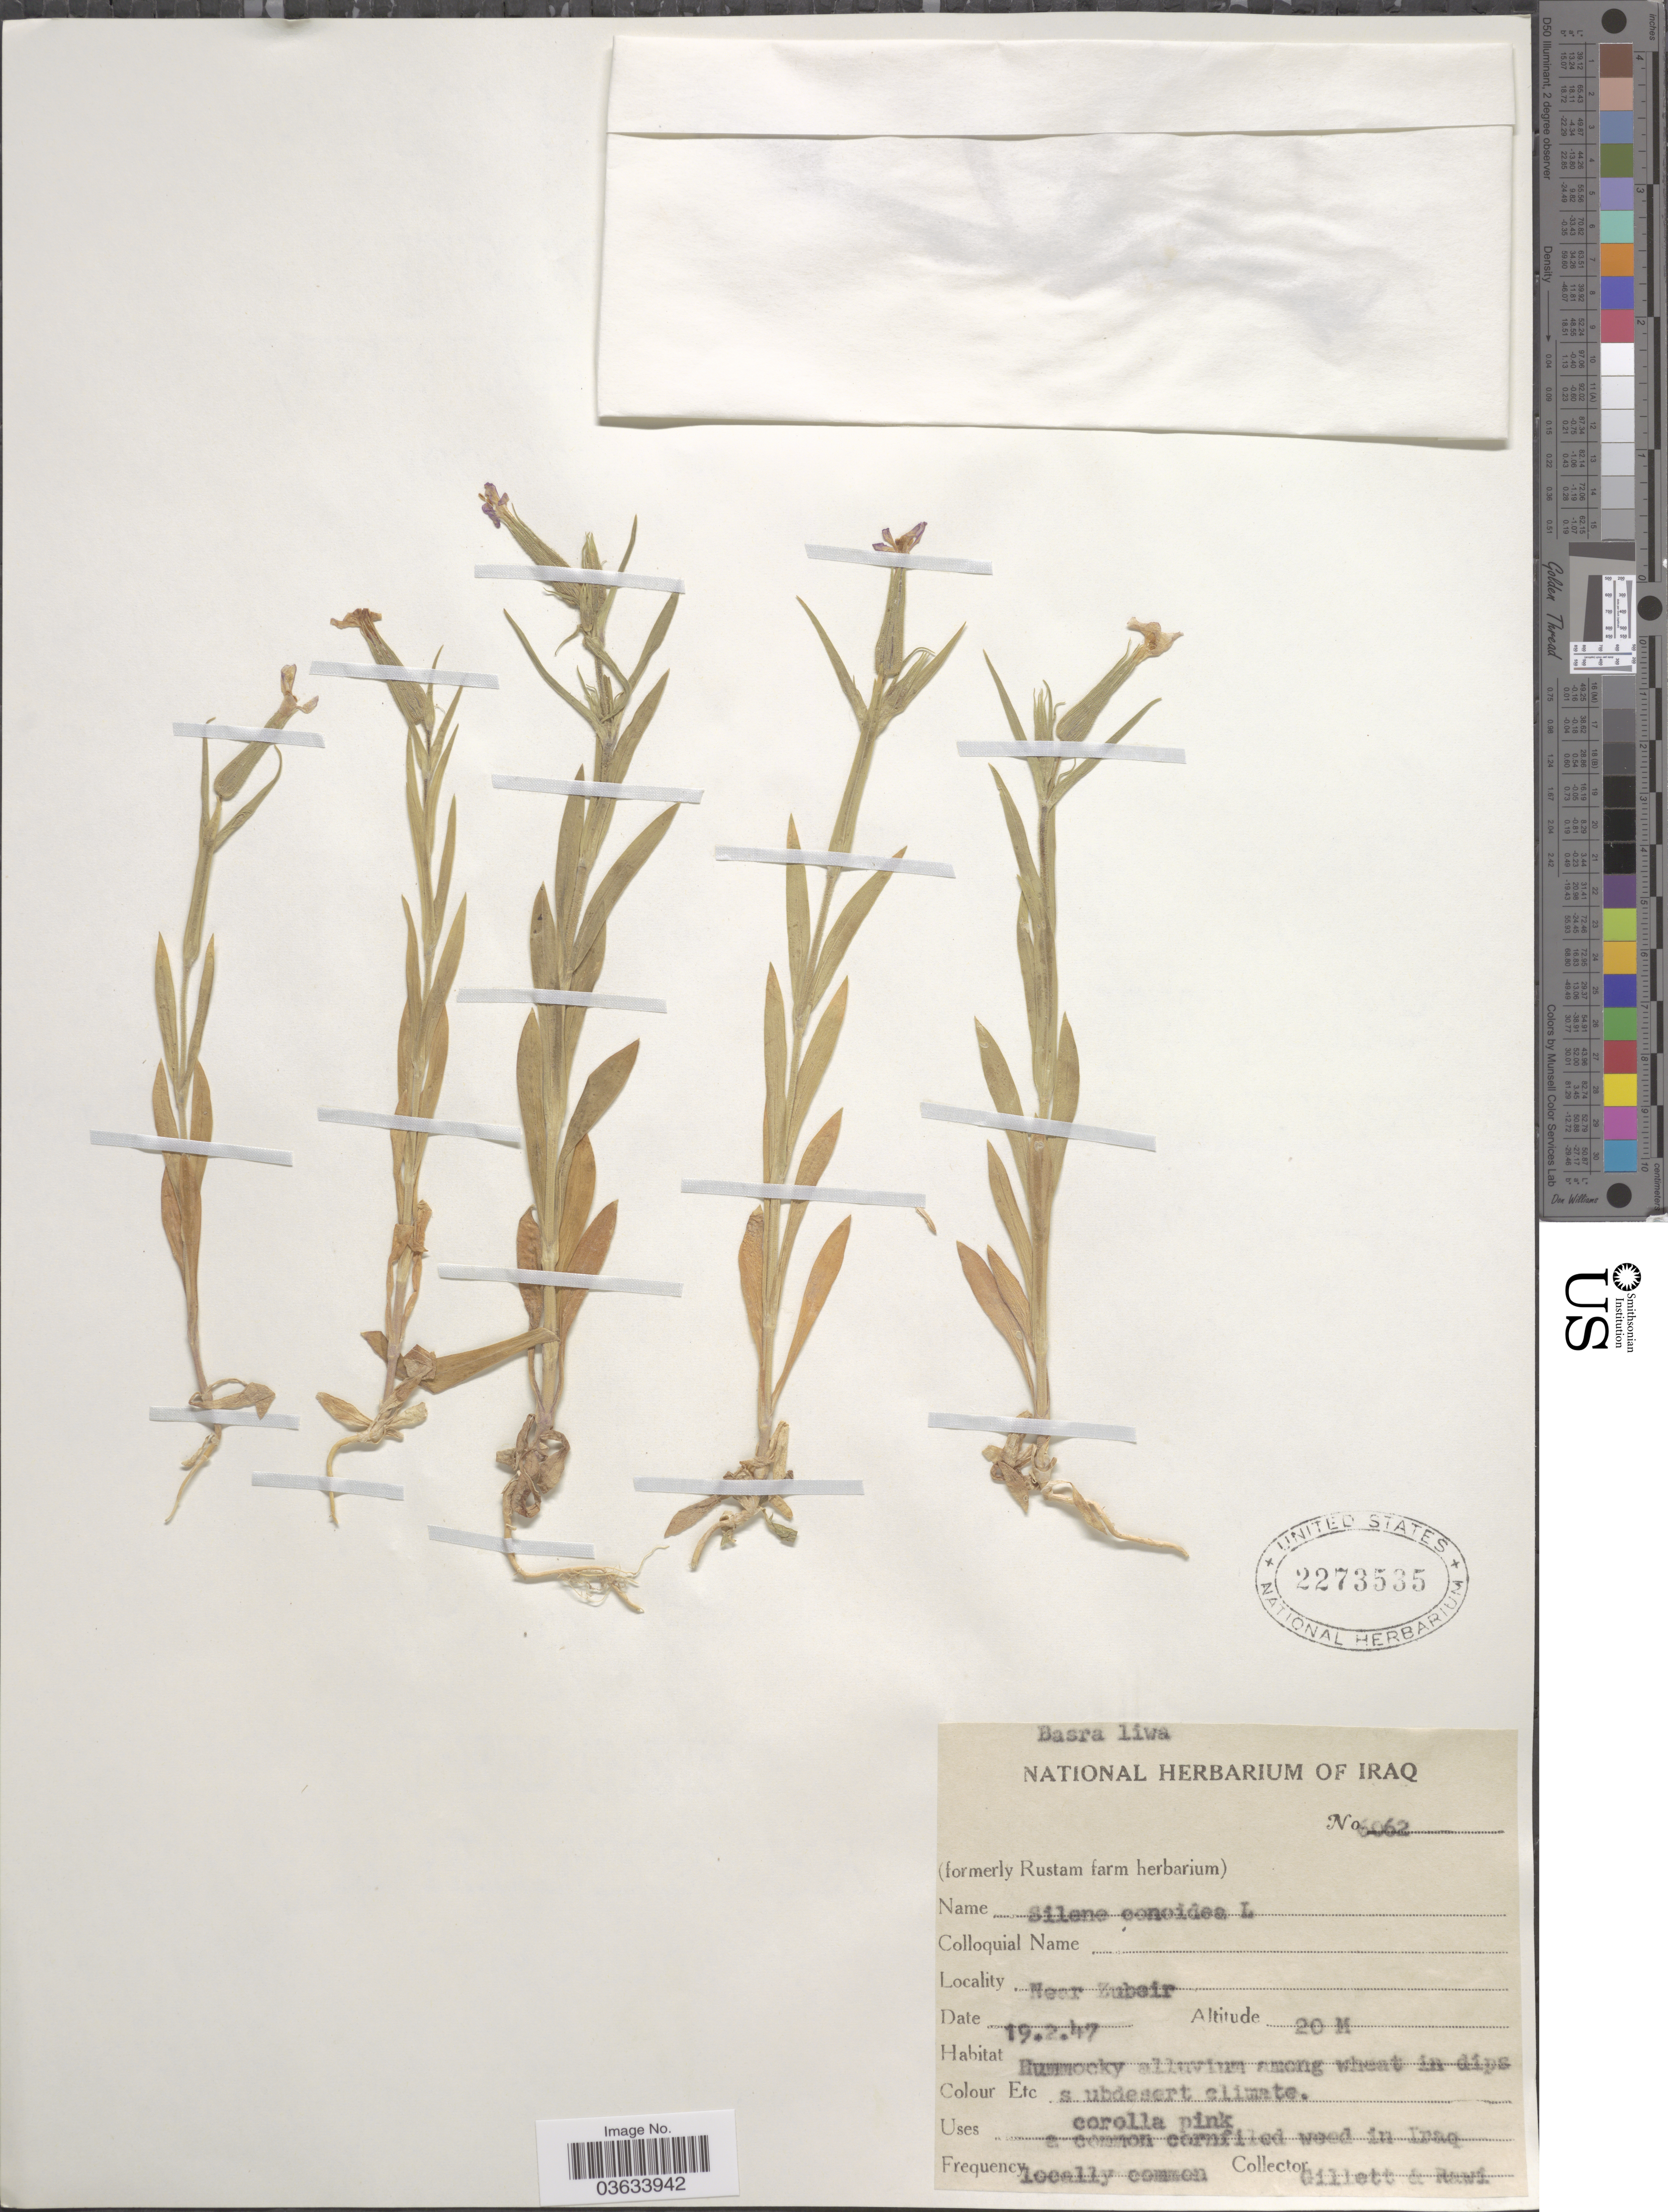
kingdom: Plantae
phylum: Tracheophyta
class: Magnoliopsida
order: Caryophyllales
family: Caryophyllaceae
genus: Silene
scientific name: Silene conoidea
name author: L.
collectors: Gillett, -- & -. Rawi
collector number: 6062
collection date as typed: Transcribed d/m/y: 19/2/47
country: Iraq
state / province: Al Basrah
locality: Basra liwa. Near Zubair.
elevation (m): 20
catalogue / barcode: US 2273535